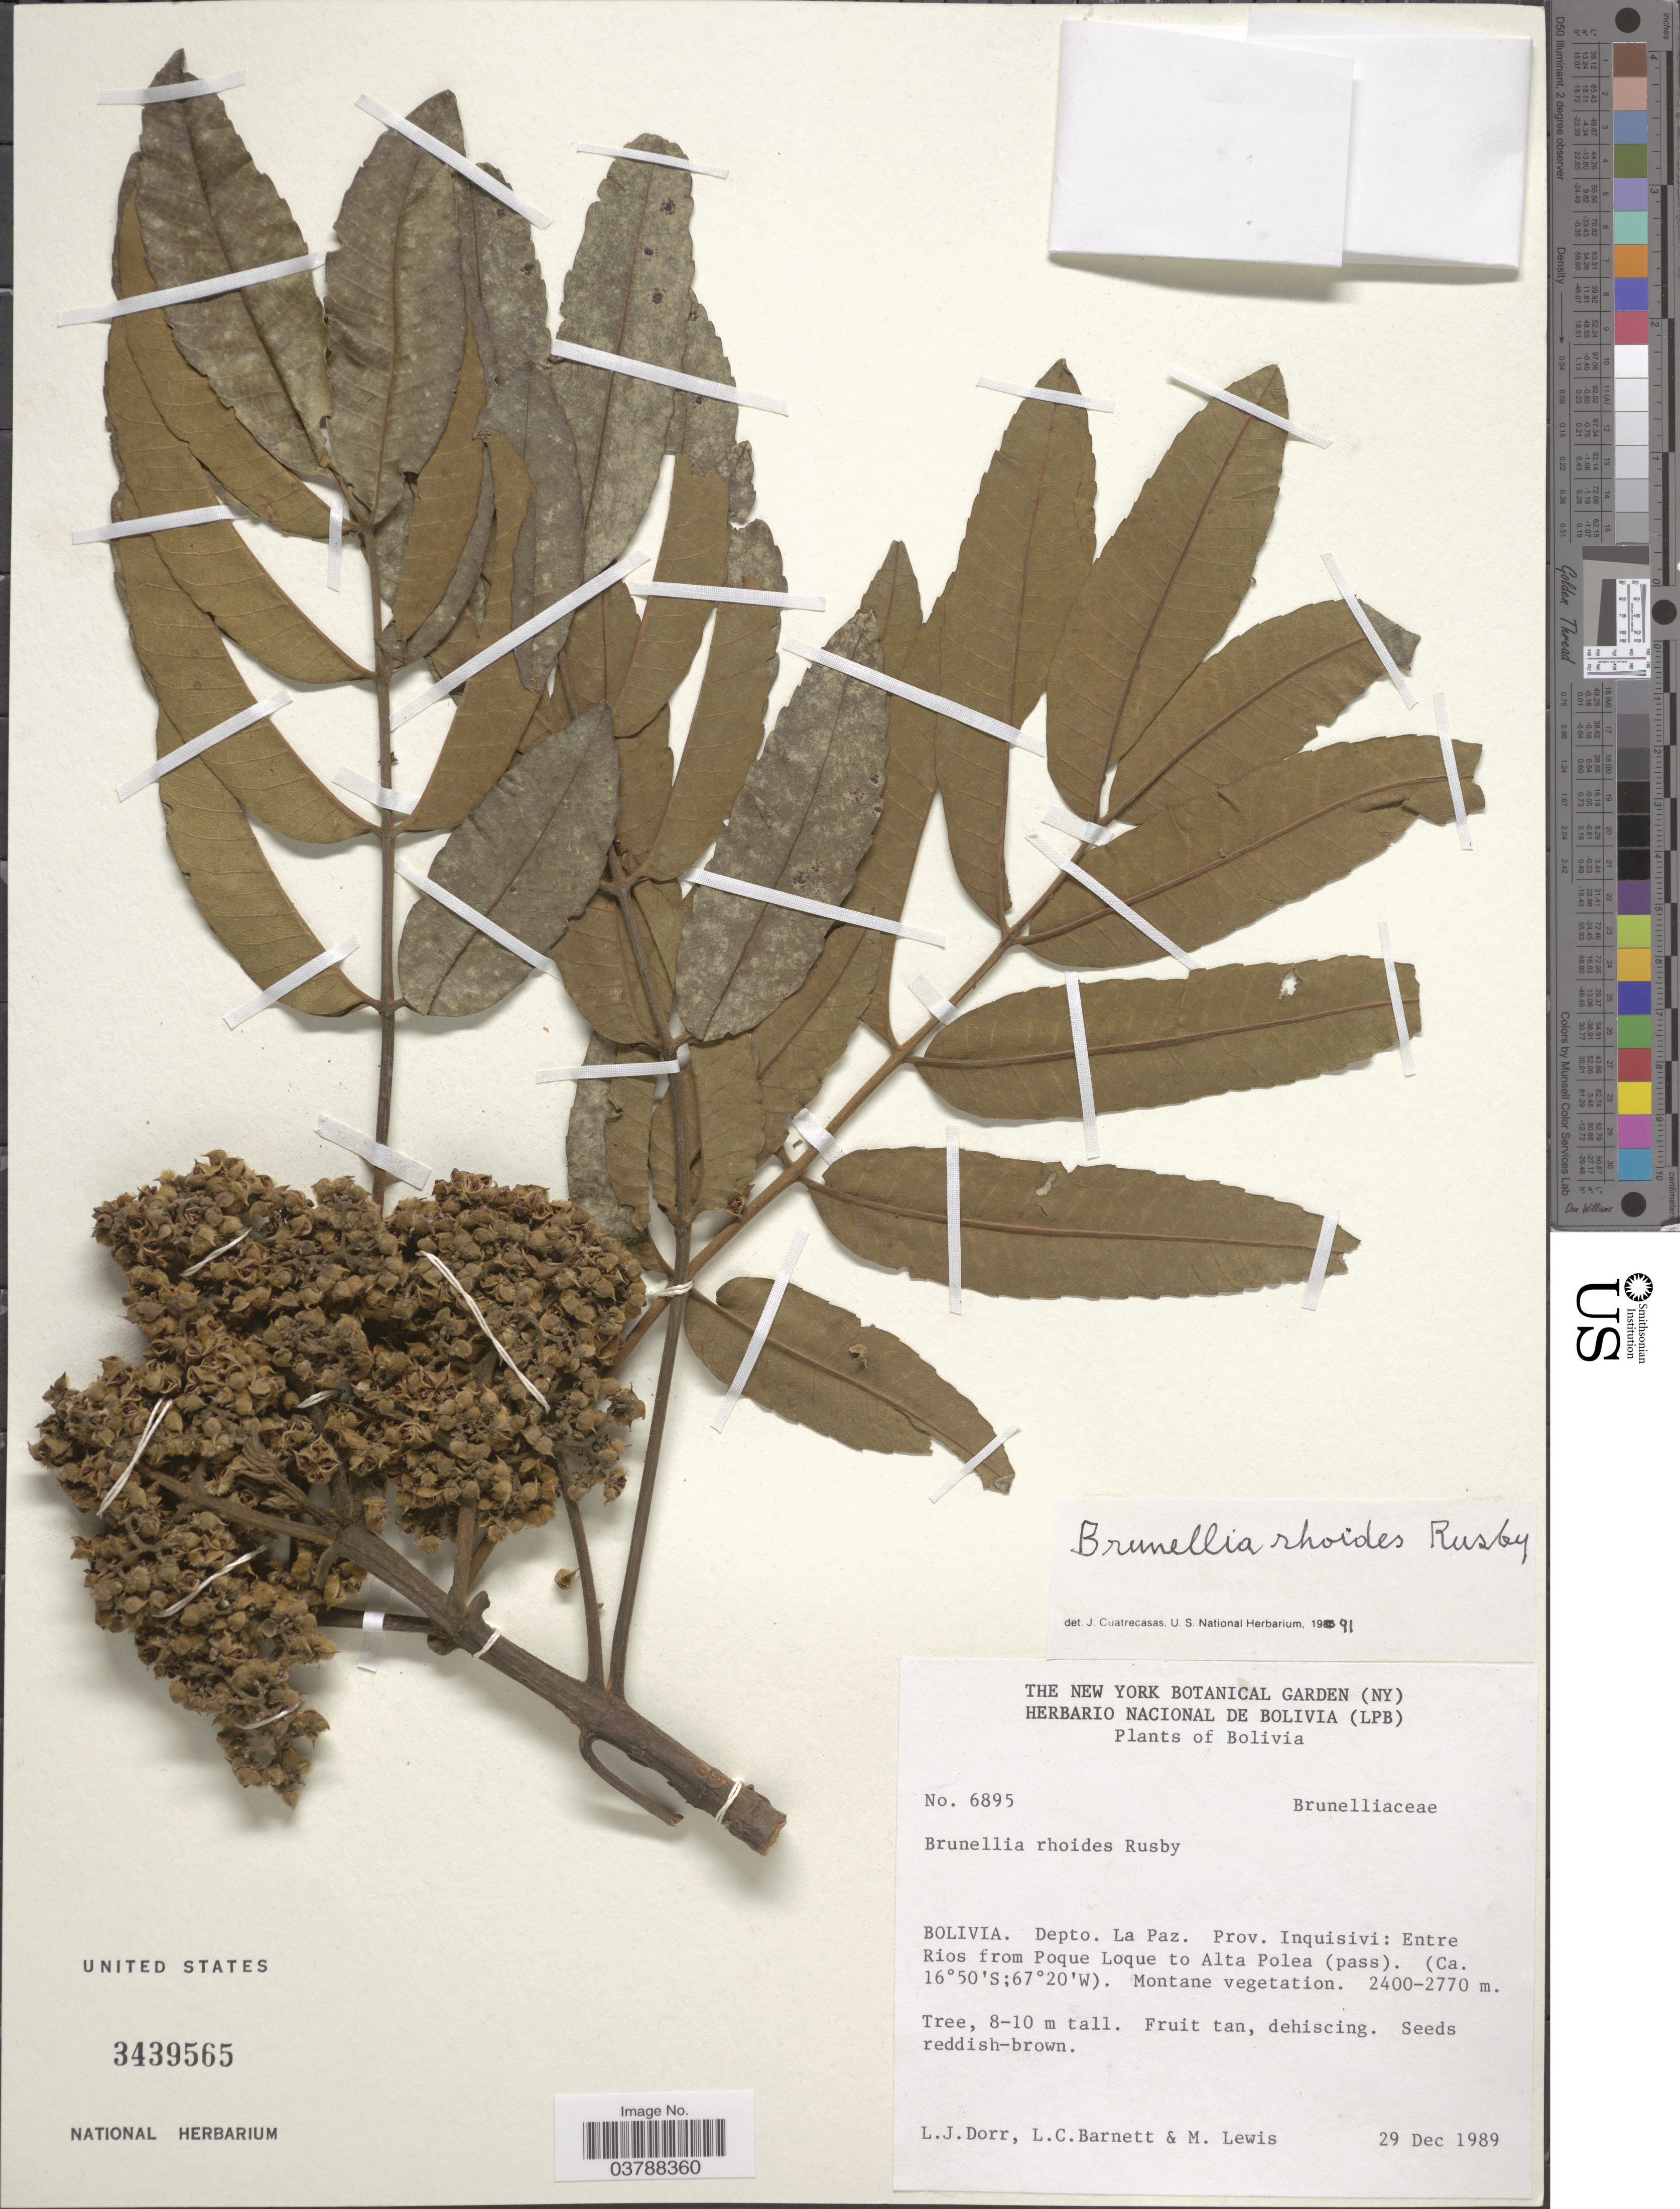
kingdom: Plantae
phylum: Tracheophyta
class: Magnoliopsida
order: Oxalidales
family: Brunelliaceae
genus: Brunellia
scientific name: Brunellia rhoides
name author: Rusby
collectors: L. J. Dorr, L. C. Barnett & M. Lewis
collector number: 6895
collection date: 1989-12-29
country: Bolivia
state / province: La Paz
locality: Depto. La Paz. Prov. Inquisivi: Entre Rios from Poque Loque to Alta Polea (pass).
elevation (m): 2400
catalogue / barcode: US 3439565